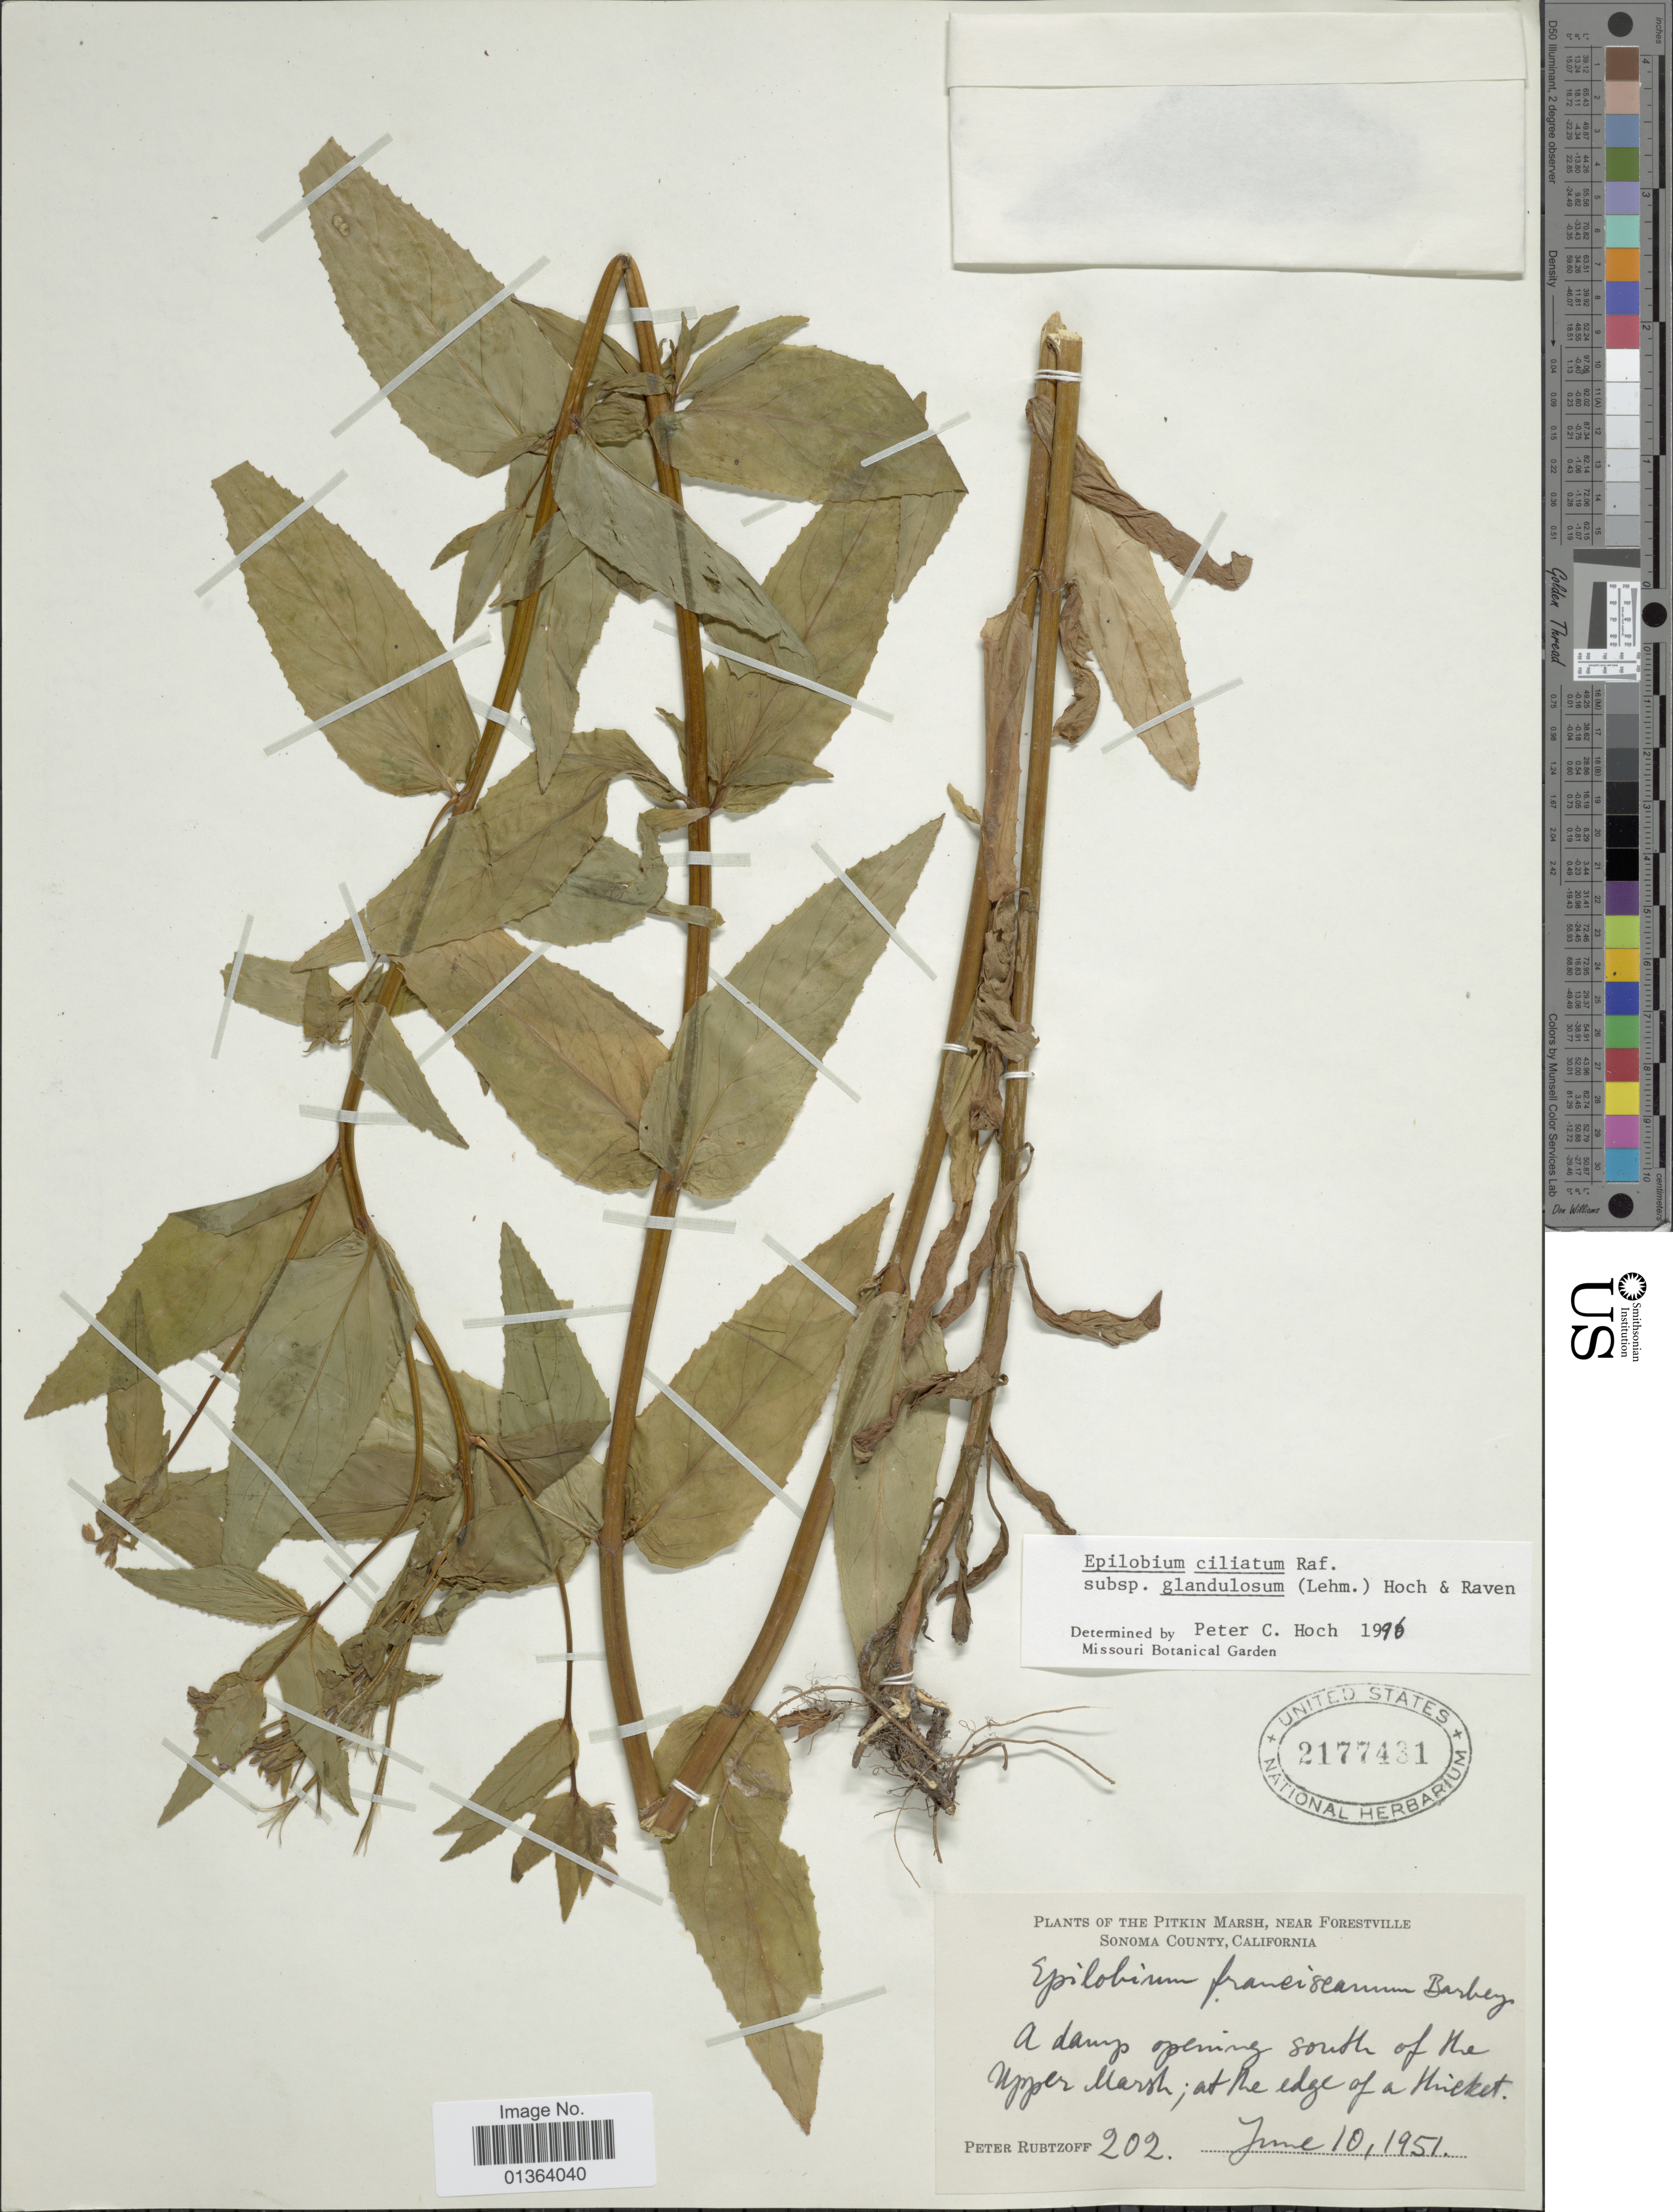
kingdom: Plantae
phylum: Tracheophyta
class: Magnoliopsida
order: Myrtales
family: Onagraceae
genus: Epilobium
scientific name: Epilobium ciliatum subsp. glandulosum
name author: (Lehm.) Hoch & P.H. Raven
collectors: P. Rubtzoff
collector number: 202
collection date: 1951-06-10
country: United States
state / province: California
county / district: Sonoma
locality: Pitkin Marsh, near Forestville, Sonoma County.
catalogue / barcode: US 2177431